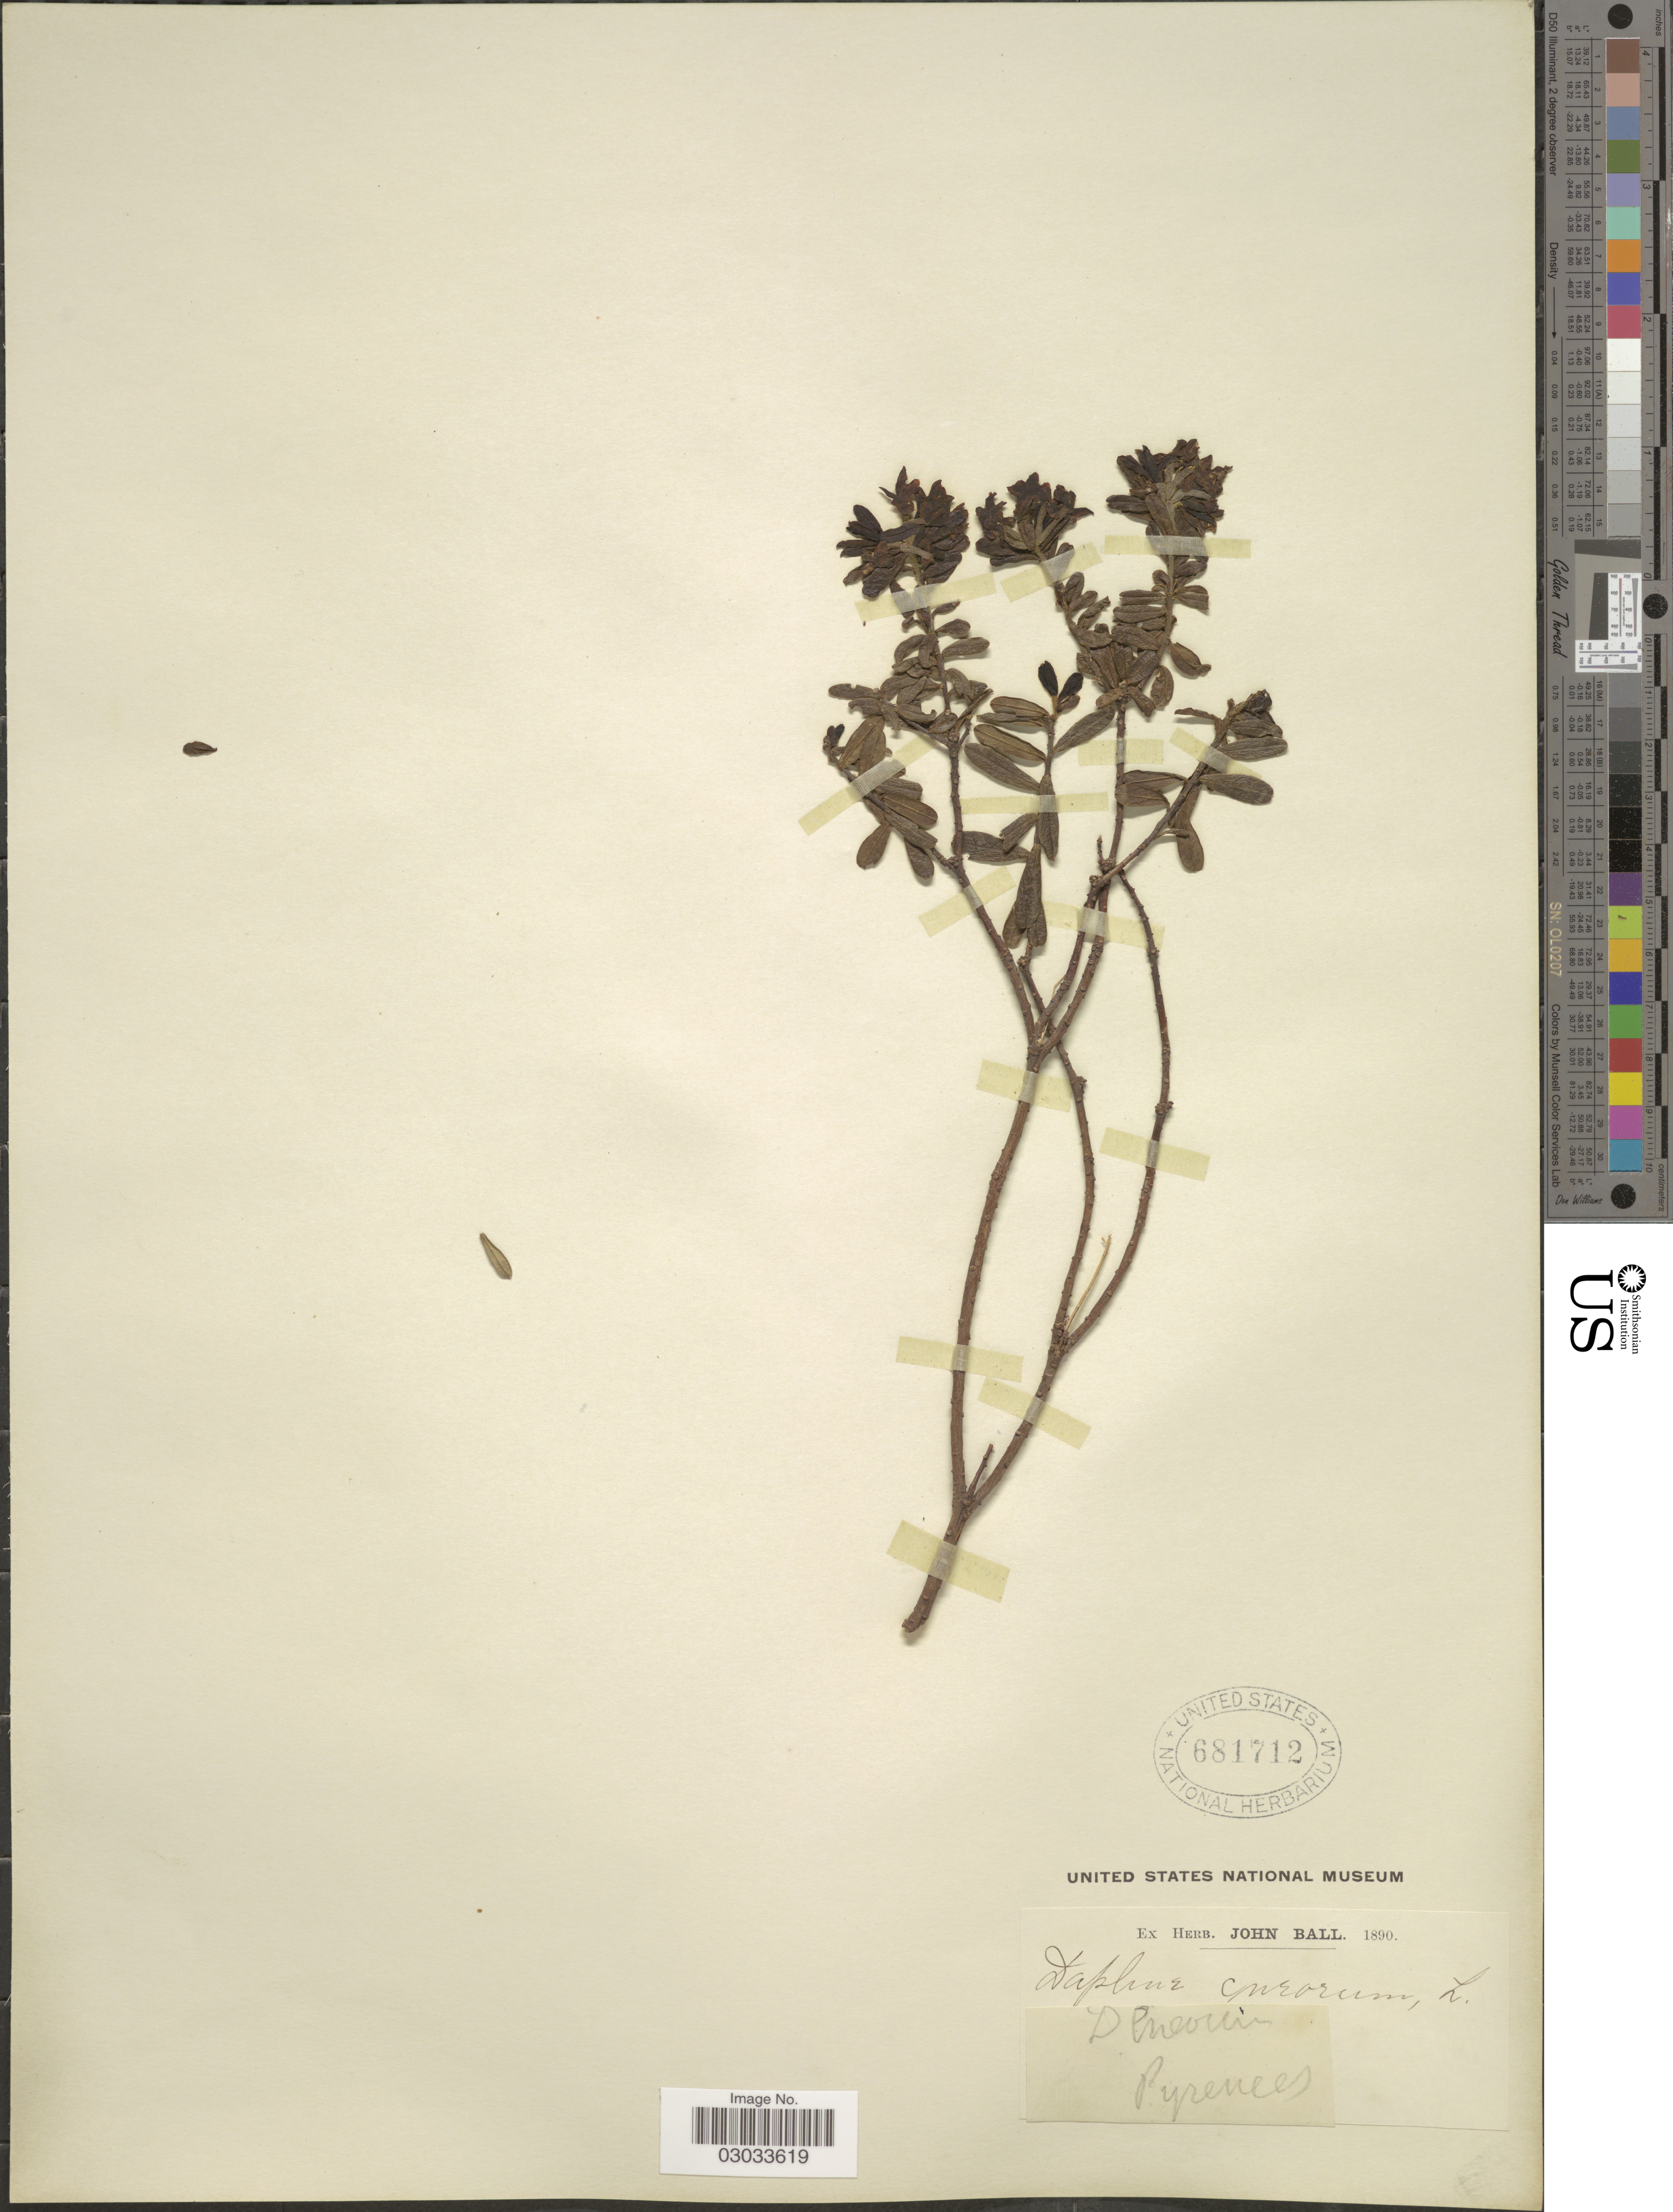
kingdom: Plantae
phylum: Tracheophyta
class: Magnoliopsida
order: Malvales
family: Thymelaeaceae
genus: Daphne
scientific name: Daphne cneorum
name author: L.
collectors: ex herb. John Ball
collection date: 1890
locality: Pyrenees.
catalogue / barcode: US 681712